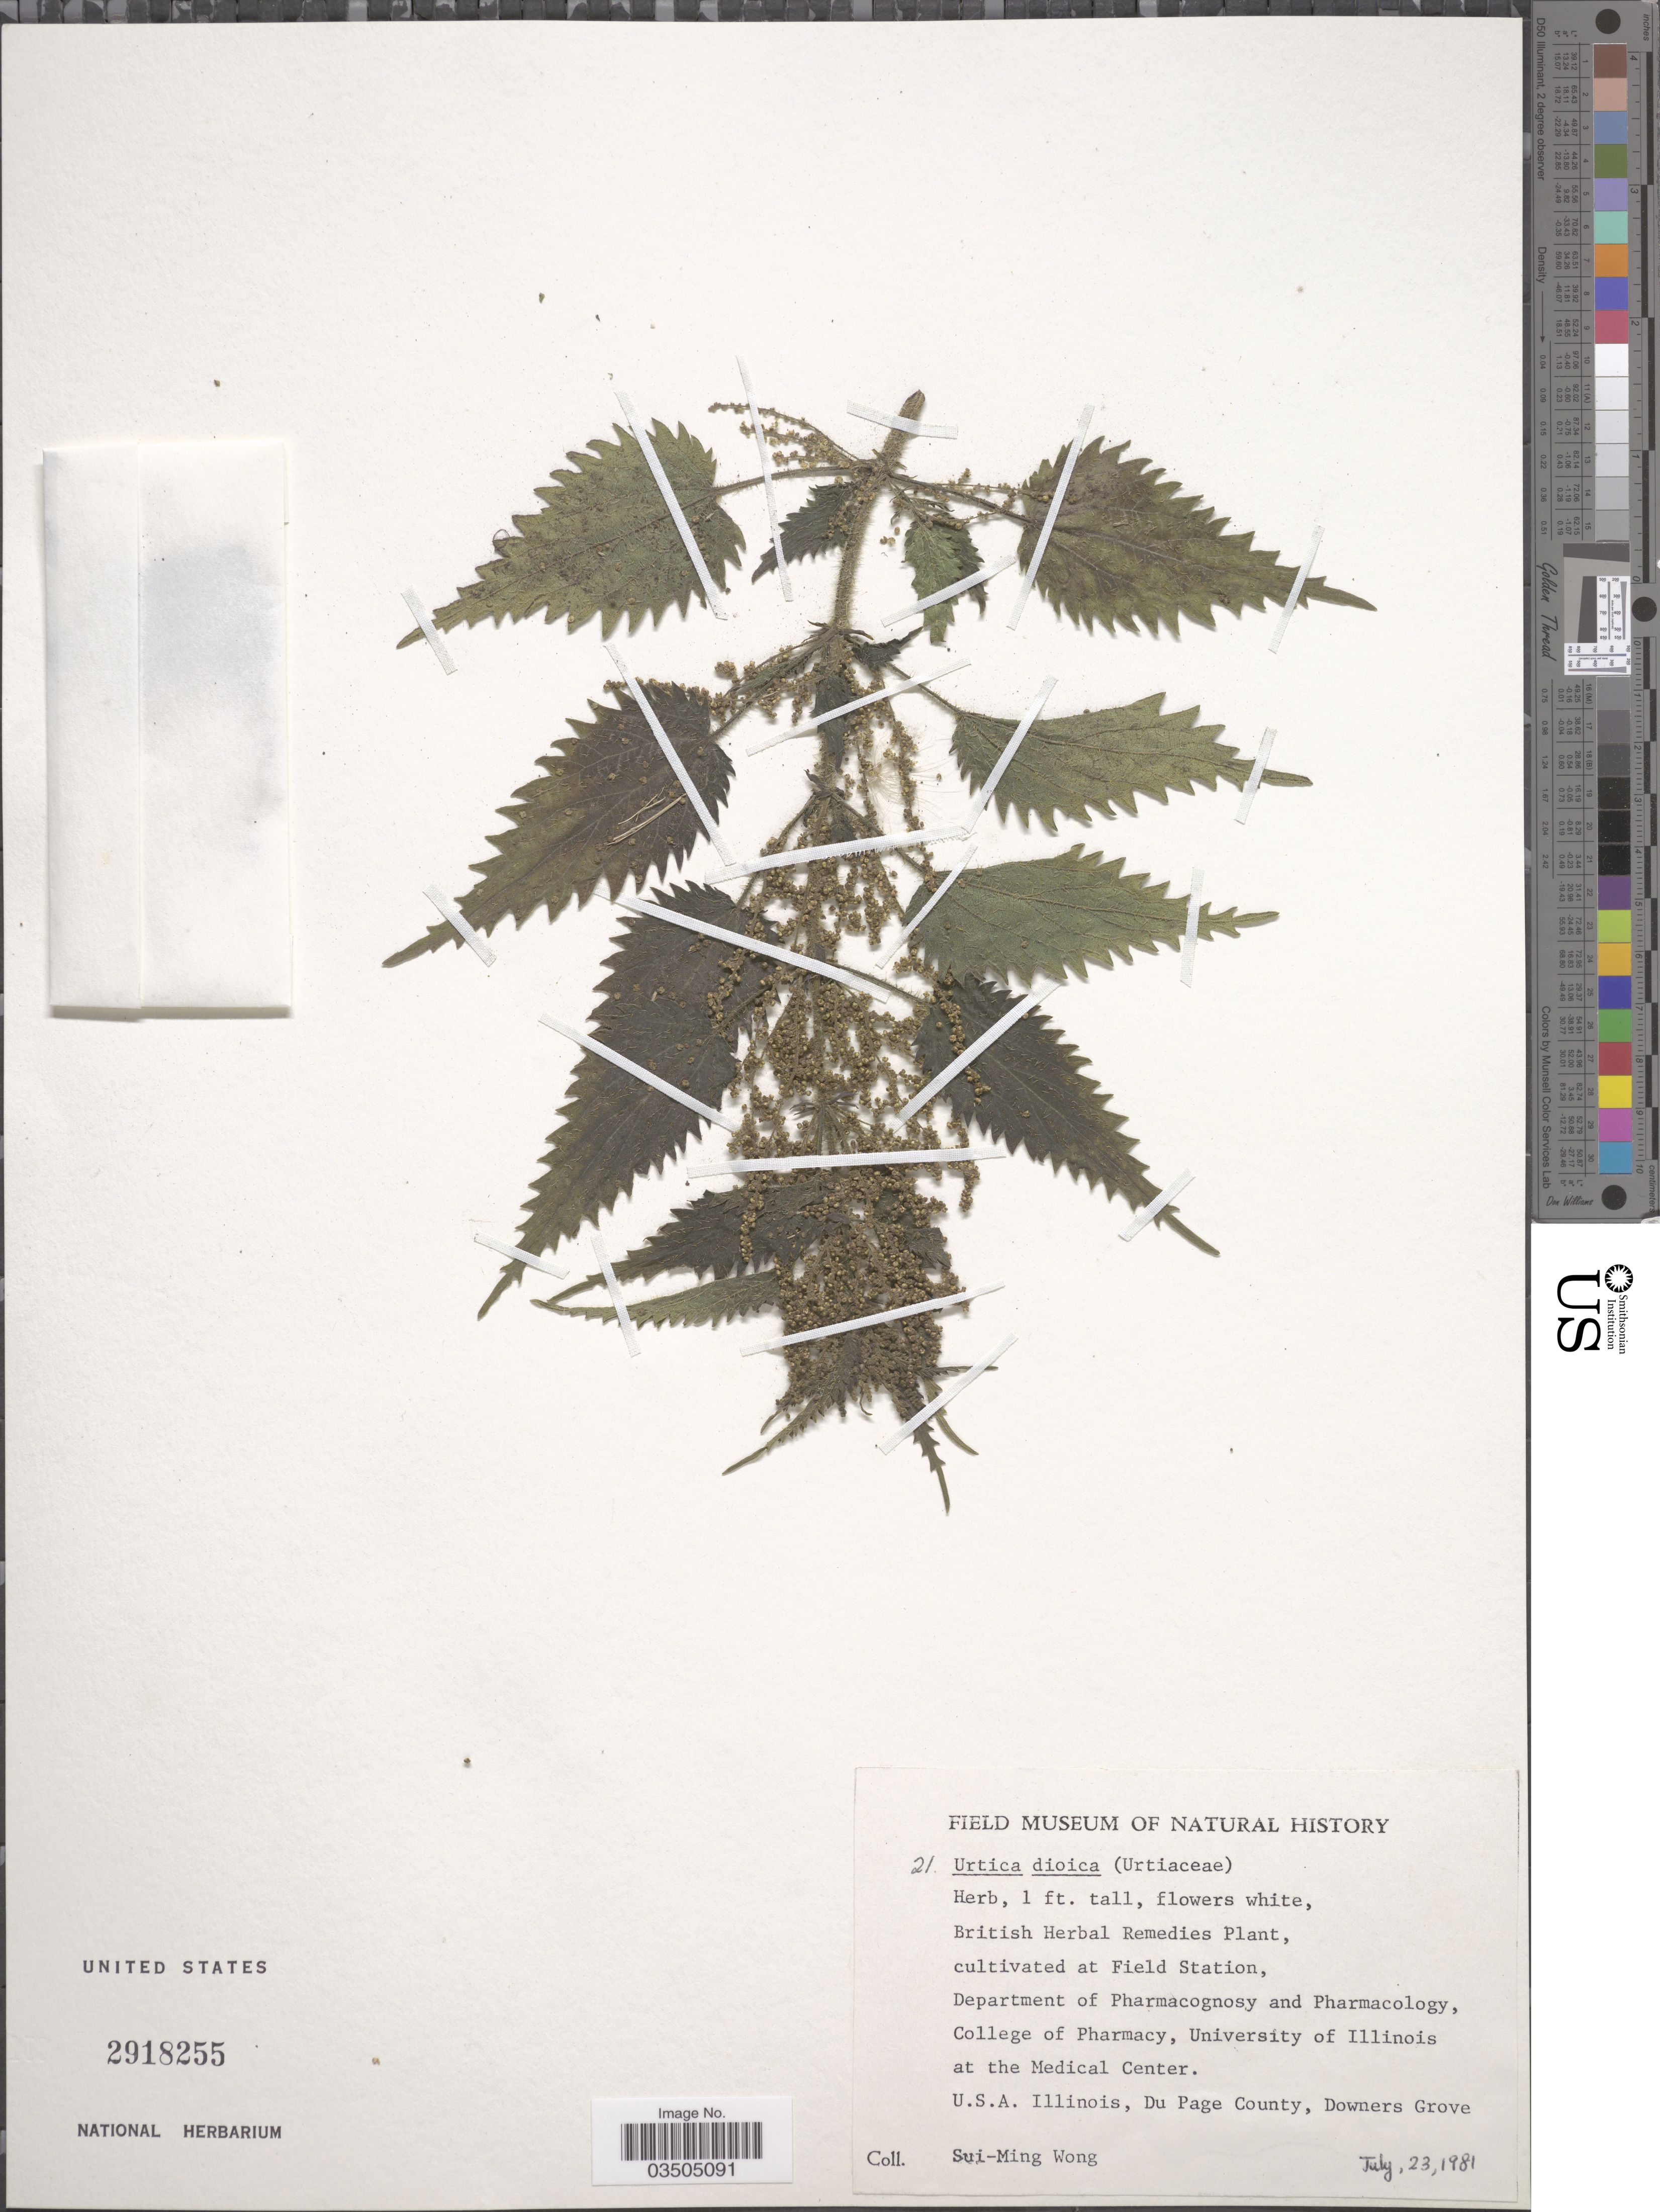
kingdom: Plantae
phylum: Tracheophyta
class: Magnoliopsida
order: Rosales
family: Urticaceae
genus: Urtica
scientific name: Urtica dioica subsp. dioica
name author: L.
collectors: S. Wong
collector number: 21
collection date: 1981-07-23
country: United States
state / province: Illinois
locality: Field Station, Department of Pharmacognosy and Pharmacology, College of Pharmacy, University of Illinois at the Medical Canter.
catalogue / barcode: US 2918255